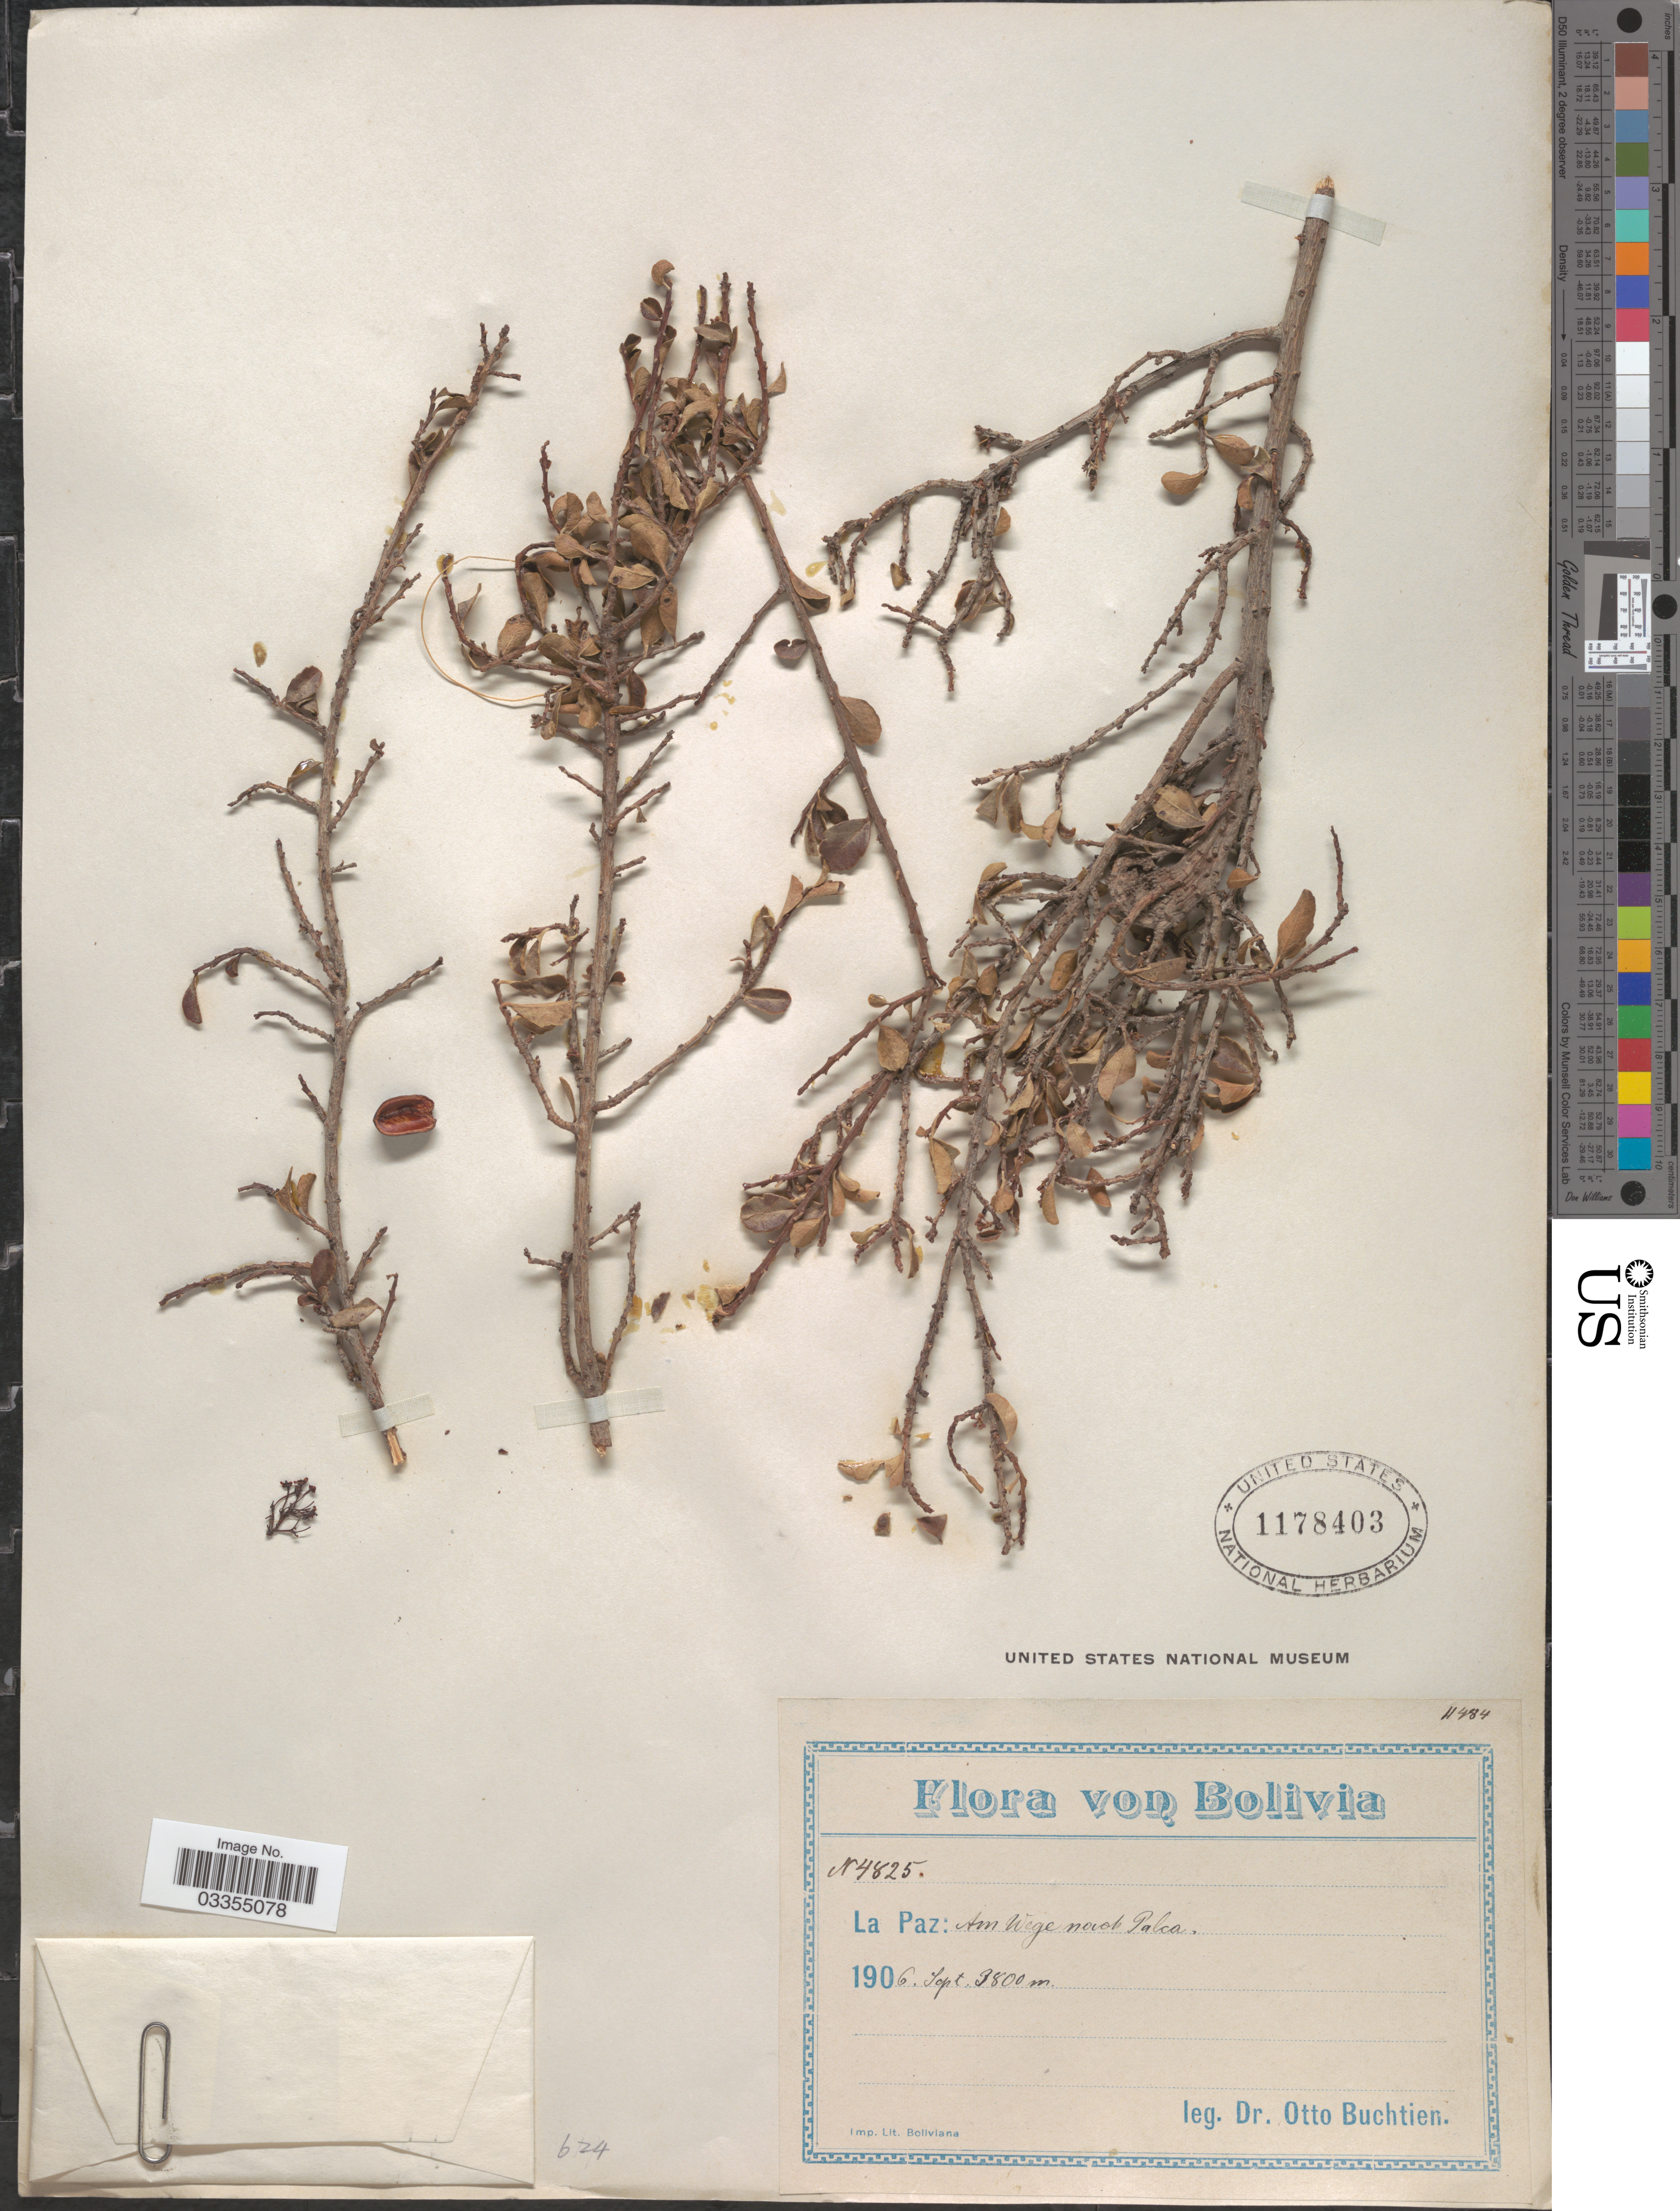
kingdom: Plantae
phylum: Tracheophyta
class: Magnoliopsida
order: Celastrales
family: Celastraceae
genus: Maytenus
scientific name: Maytenus sp.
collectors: O. Buchtien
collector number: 4825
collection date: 1906-09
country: Bolivia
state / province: La Paz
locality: Am Wege noch Palca.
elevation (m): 3800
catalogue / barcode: US 1178403